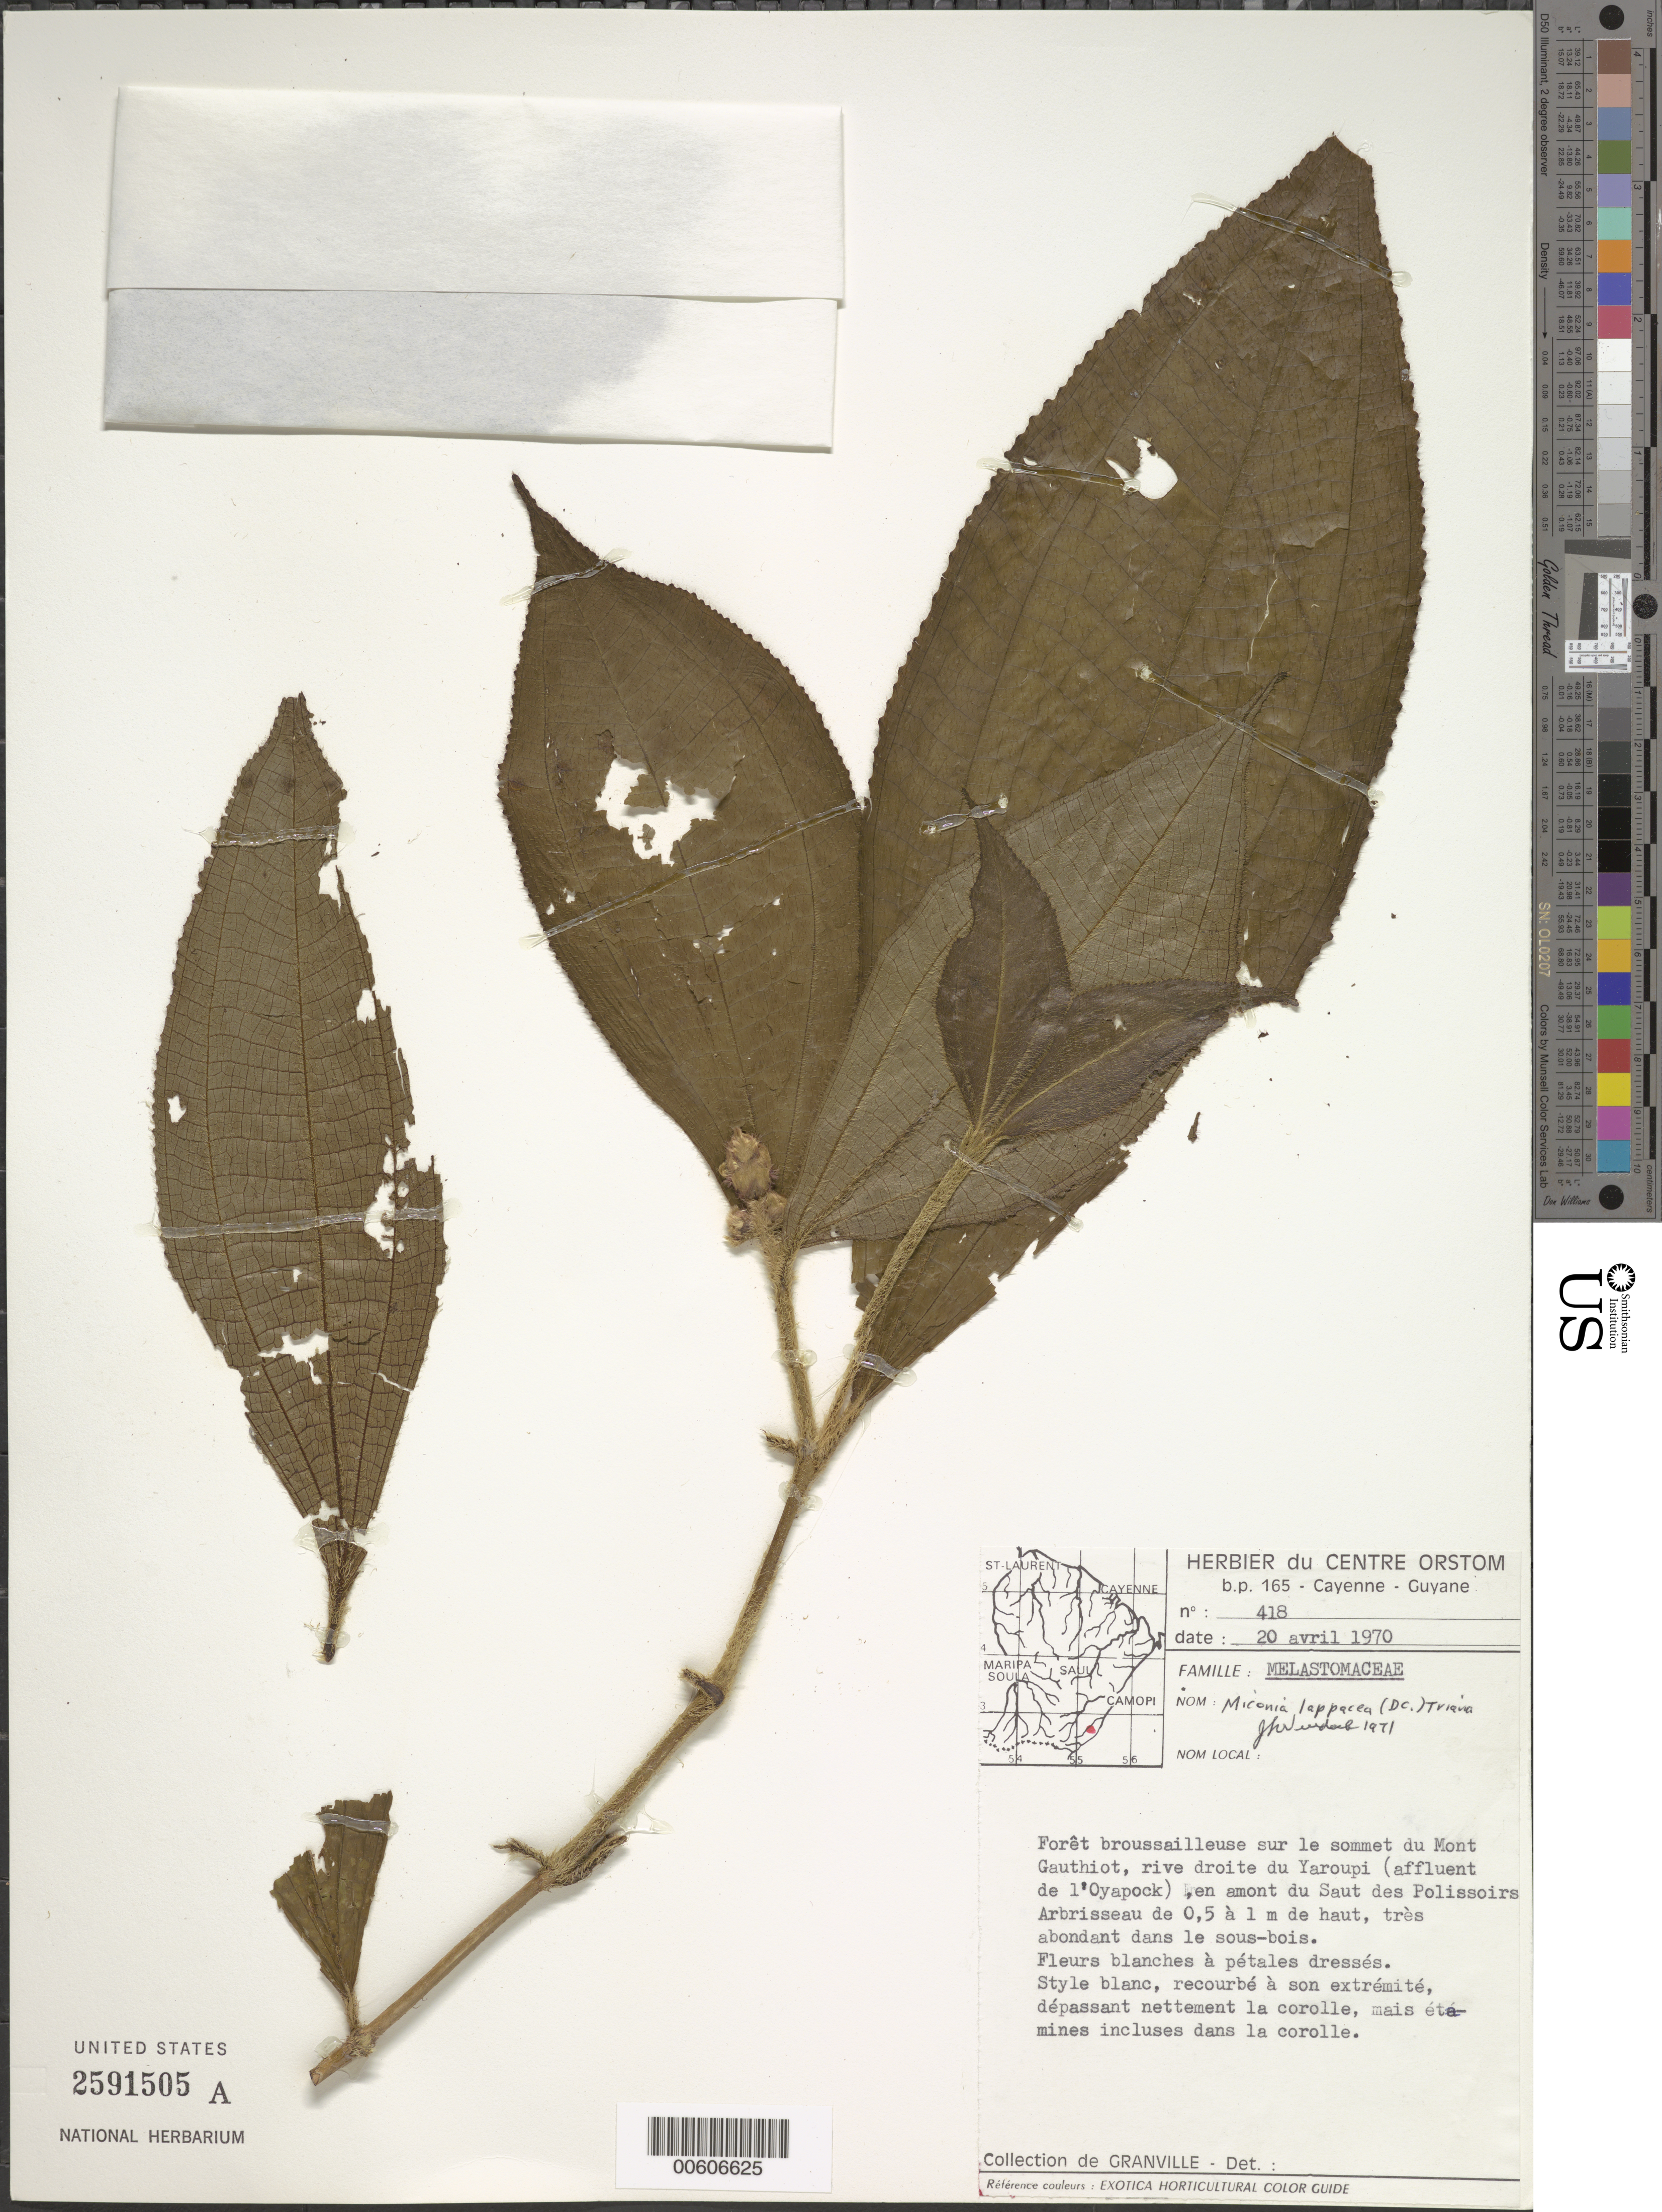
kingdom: Plantae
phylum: Tracheophyta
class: Magnoliopsida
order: Myrtales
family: Melastomataceae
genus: Miconia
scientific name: Miconia lappacea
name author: (DC.) Triana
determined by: Wurdack, John J., (US), US (UNITED STATES)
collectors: J.-J. de Granville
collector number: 418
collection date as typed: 20-Apr-70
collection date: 1970-04-20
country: French Guiana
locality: Mont Gauthiot, rive droite du Yaroupi (affl. de l'Oyapock), en amont du Saut des Polissoirs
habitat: Forêt broussailleuse sur le sommet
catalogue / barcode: US 2591505A